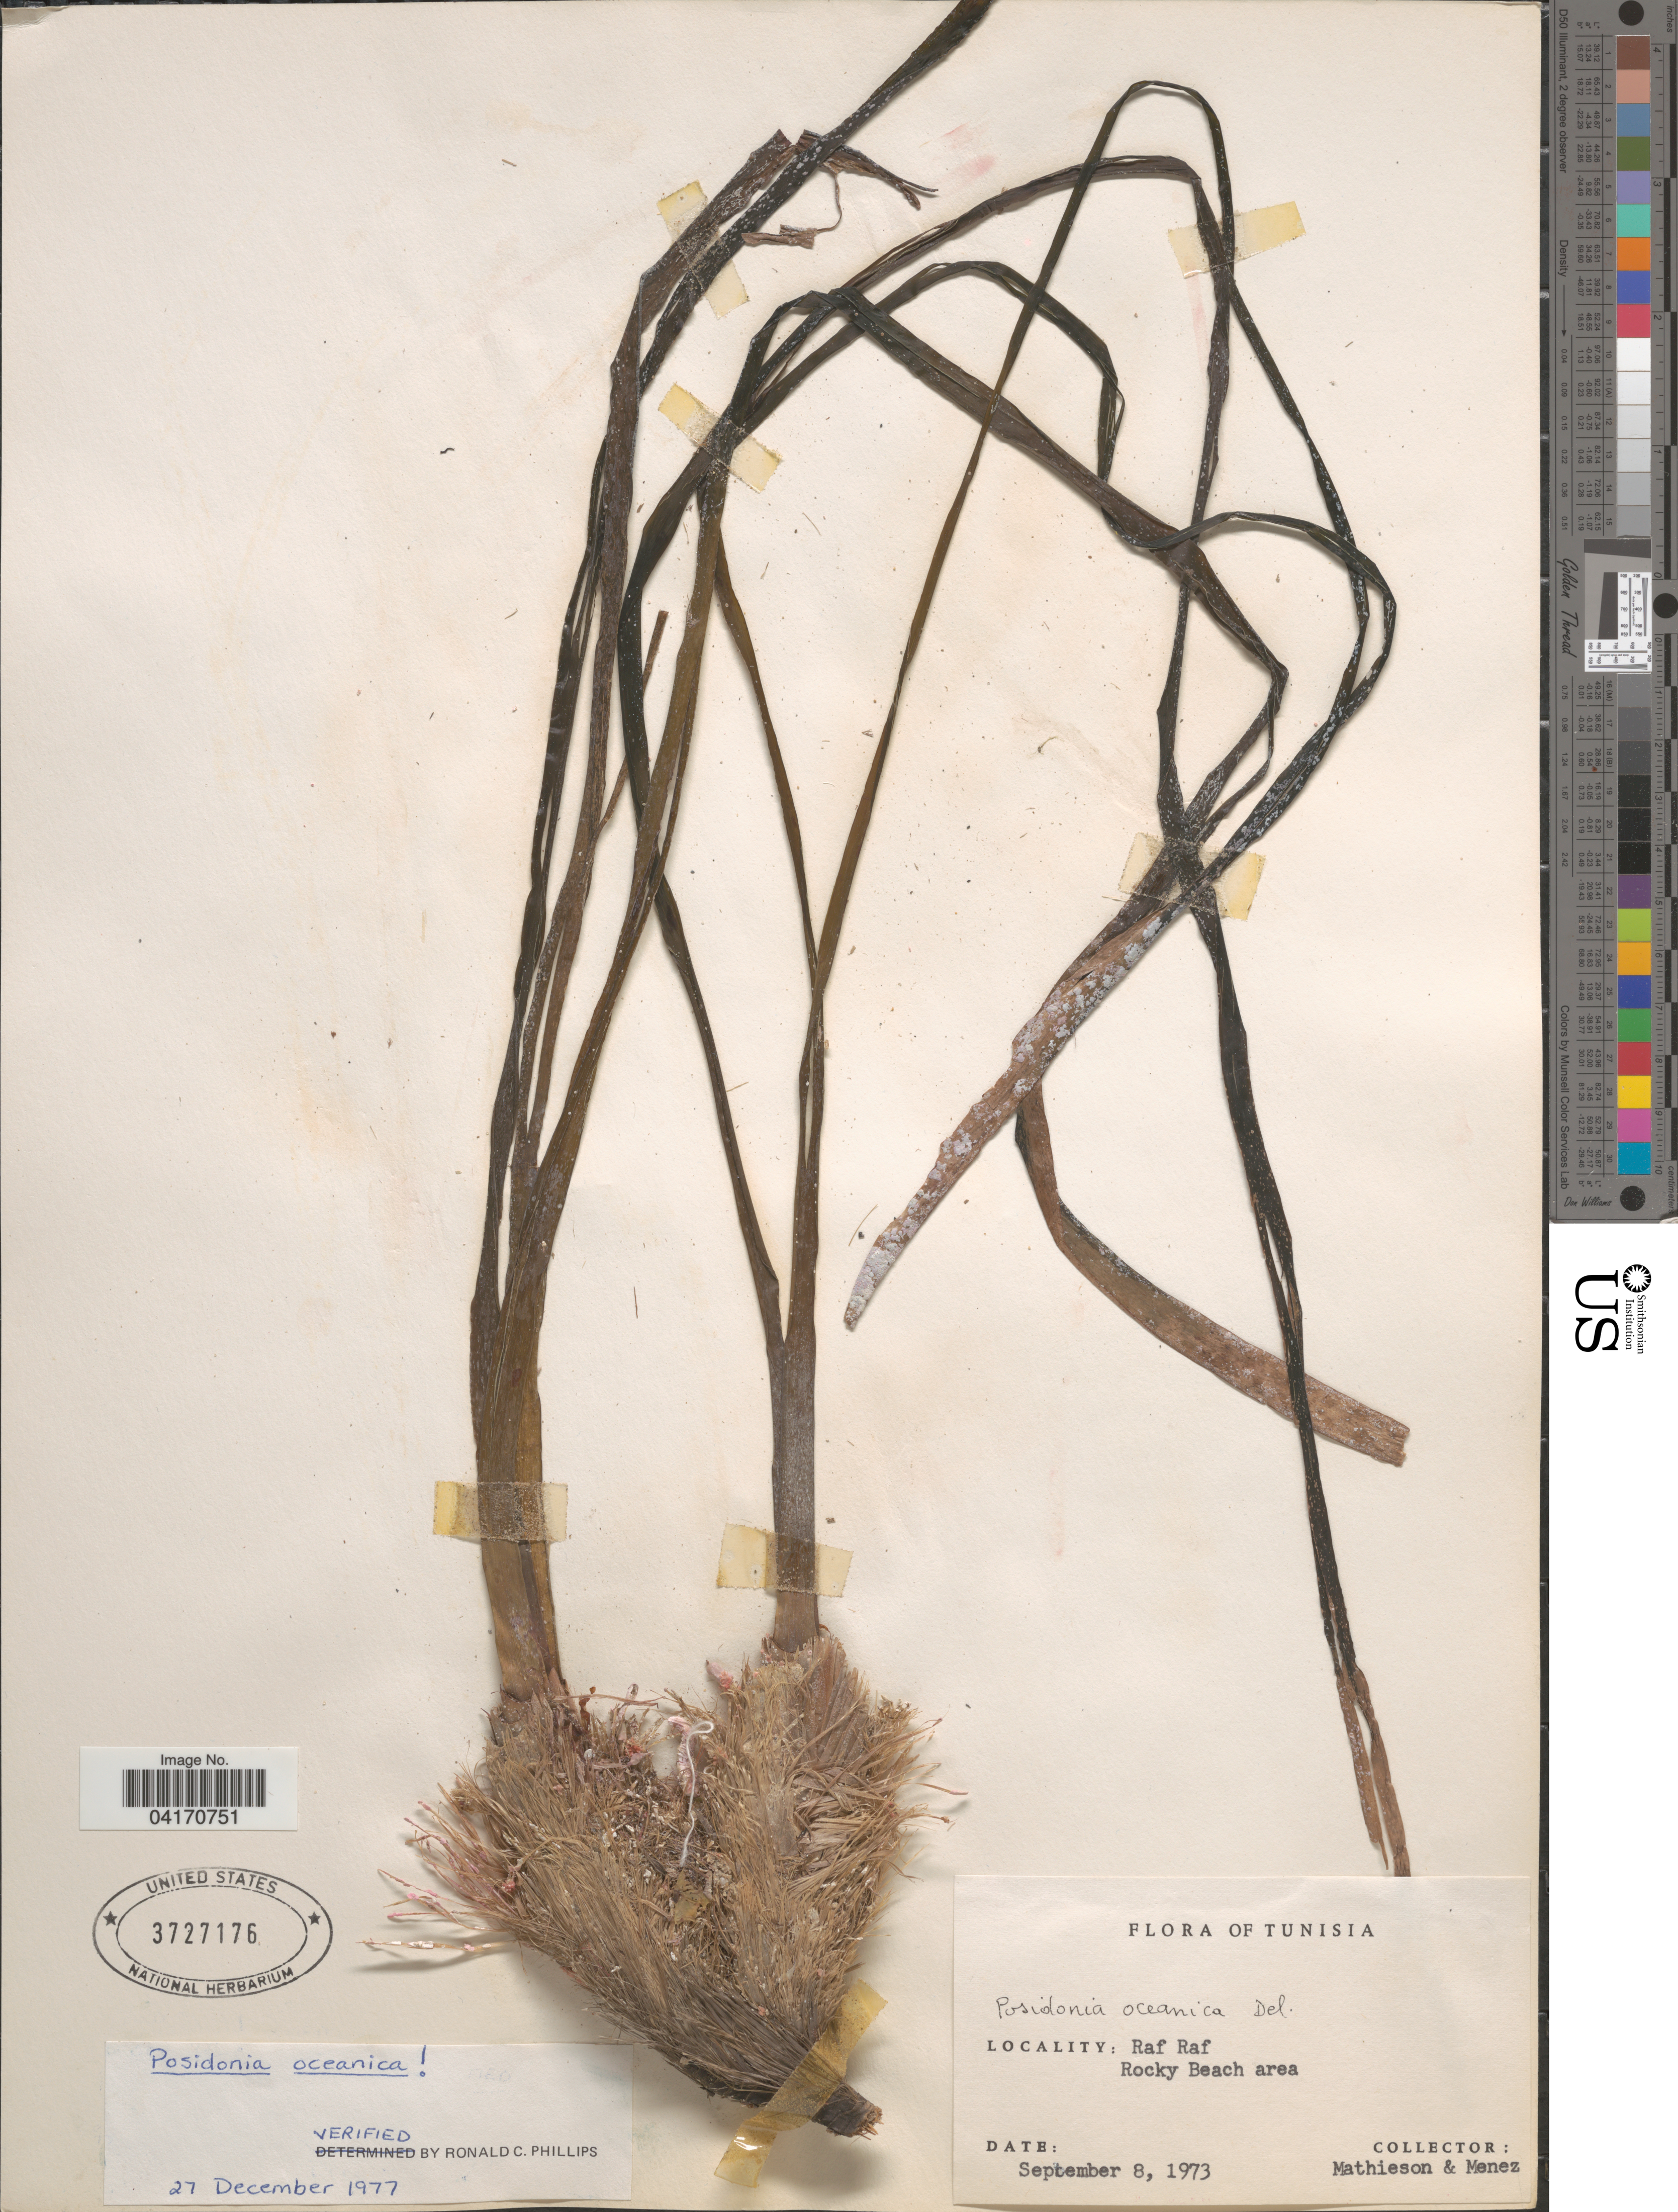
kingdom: Plantae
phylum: Tracheophyta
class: Liliopsida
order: Alismatales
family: Posidoniaceae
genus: Posidonia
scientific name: Posidonia oceanica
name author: (L.) Delile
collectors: Mathieson & Menez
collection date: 1973-09-08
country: Tunisia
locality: Raf Raf. Rocky Beach area.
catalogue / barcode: US 3727176